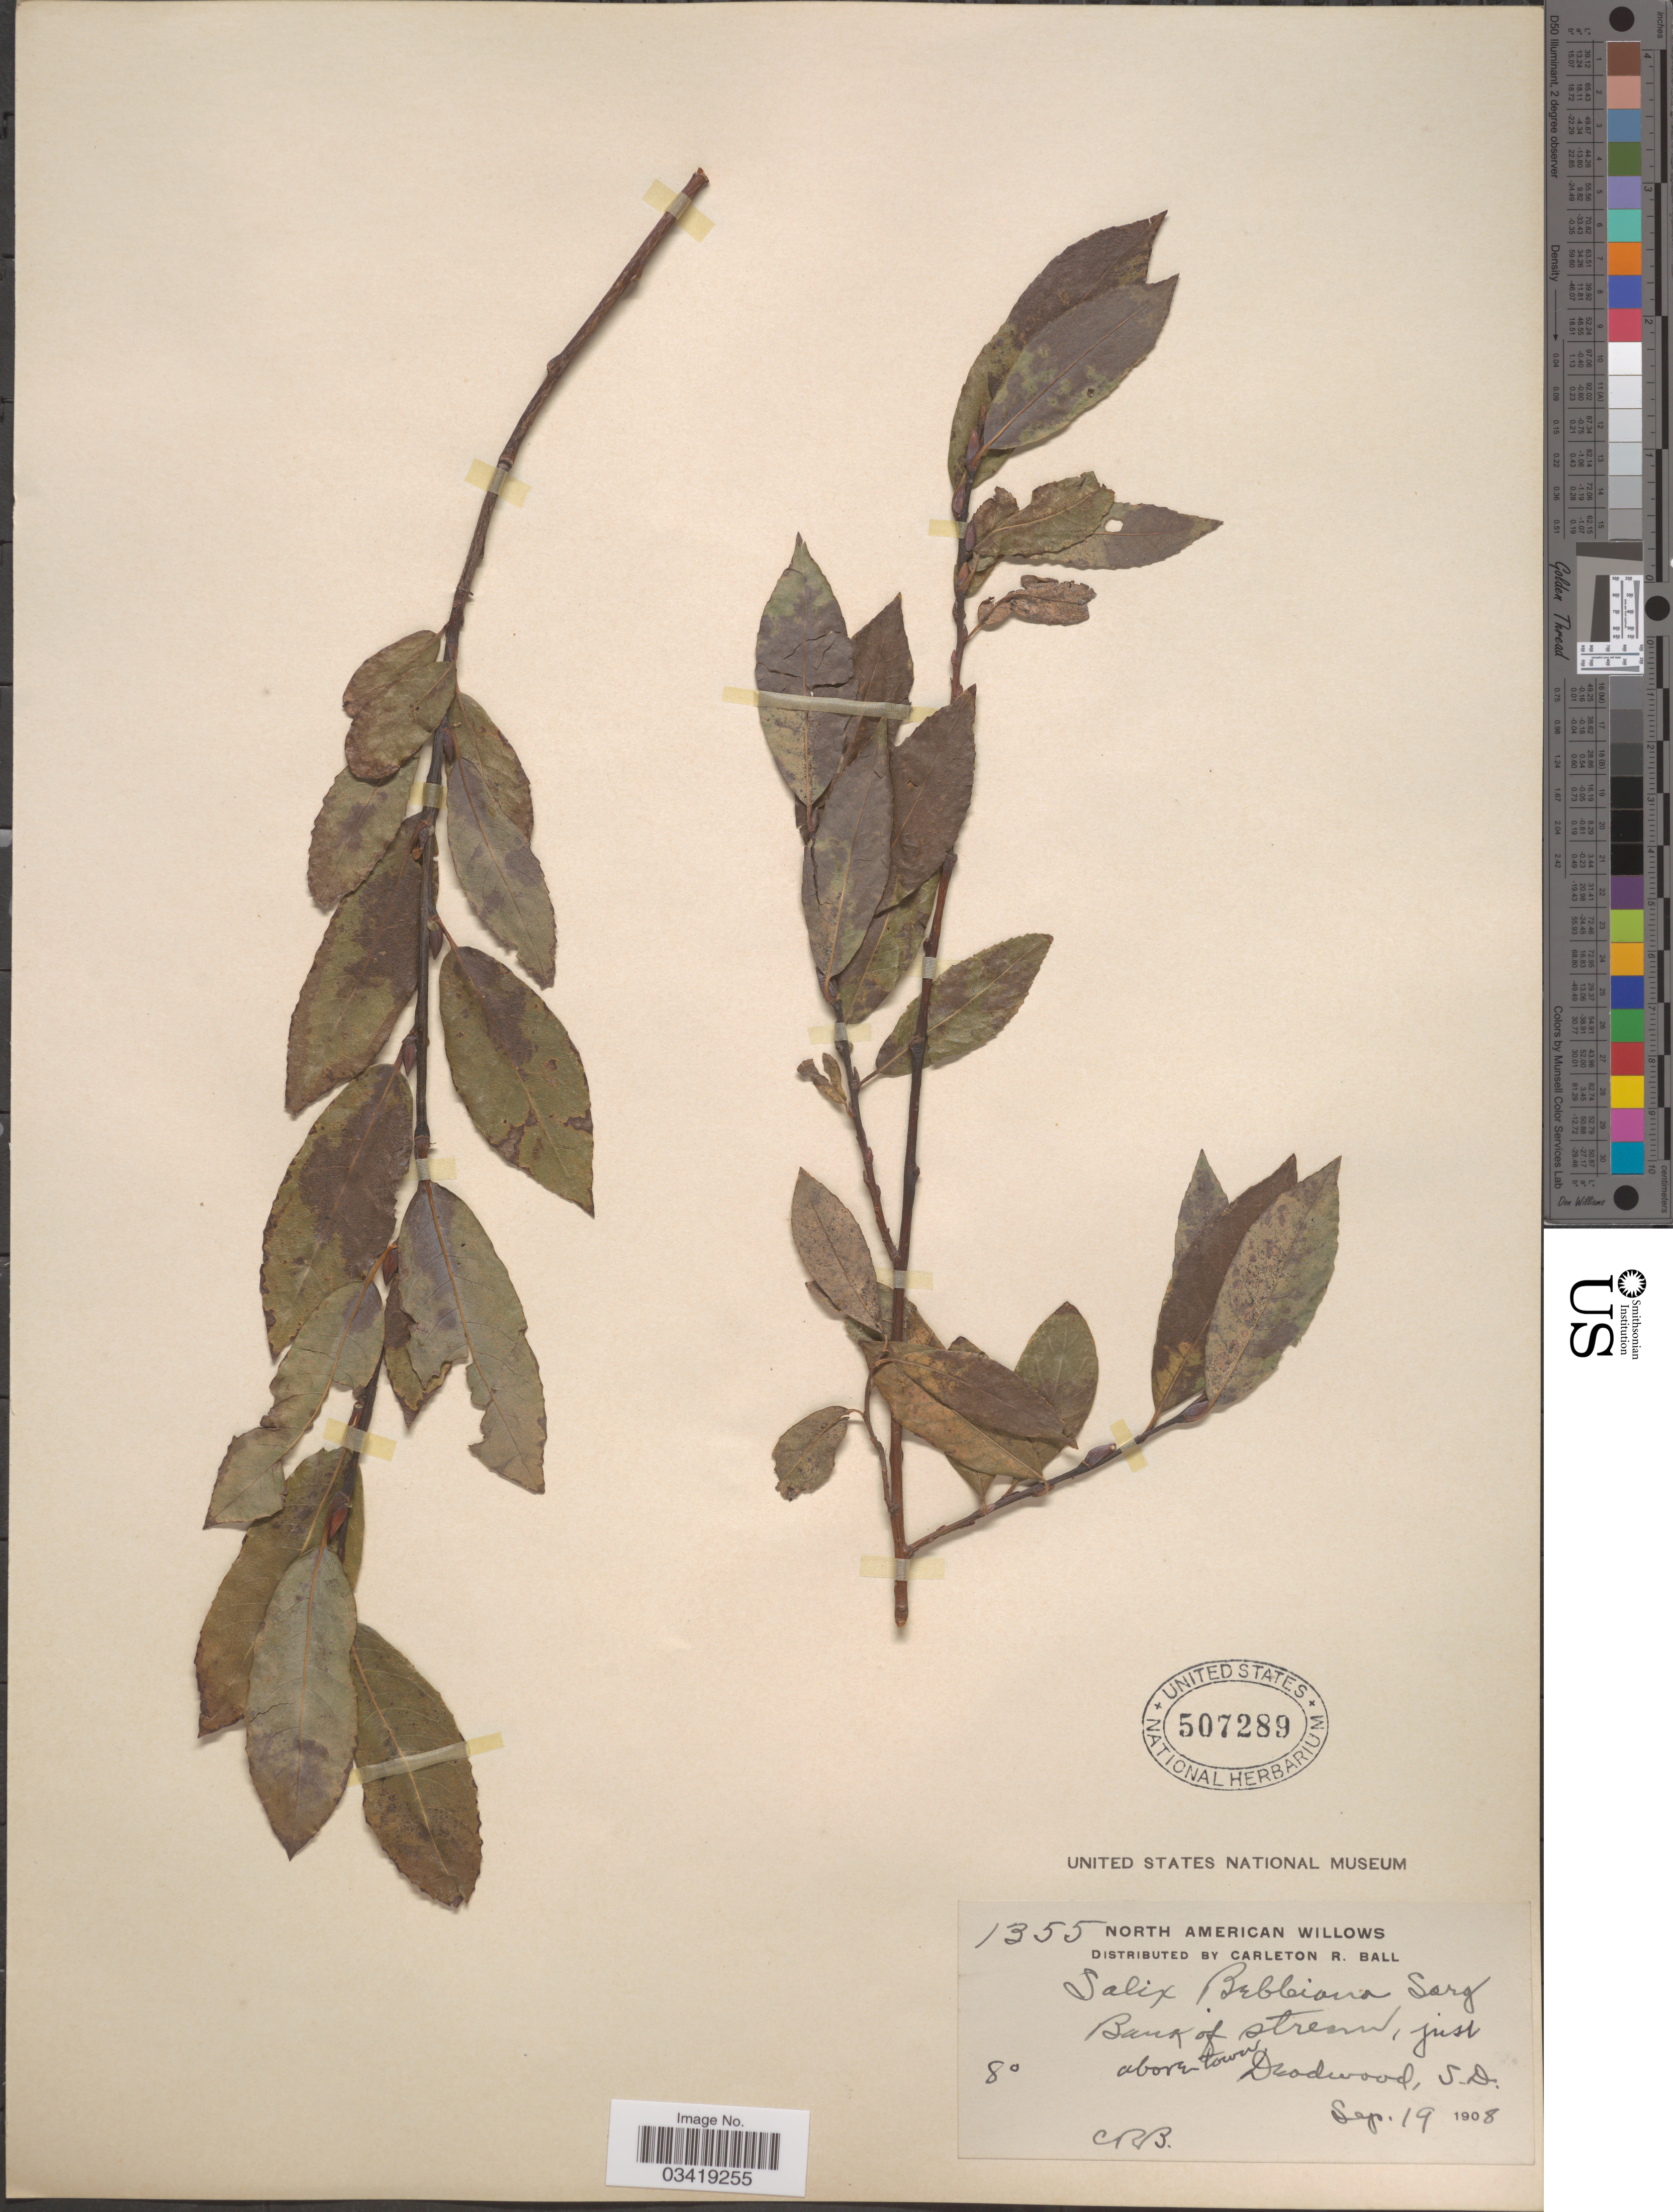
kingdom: Plantae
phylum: Tracheophyta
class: Magnoliopsida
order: Malpighiales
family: Salicaceae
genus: Salix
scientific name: Salix bebbiana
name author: Sarg.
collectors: C. R. Ball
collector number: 1355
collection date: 1908-09-19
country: United States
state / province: South Dakota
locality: Just above town Deadwood.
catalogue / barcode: US 507289